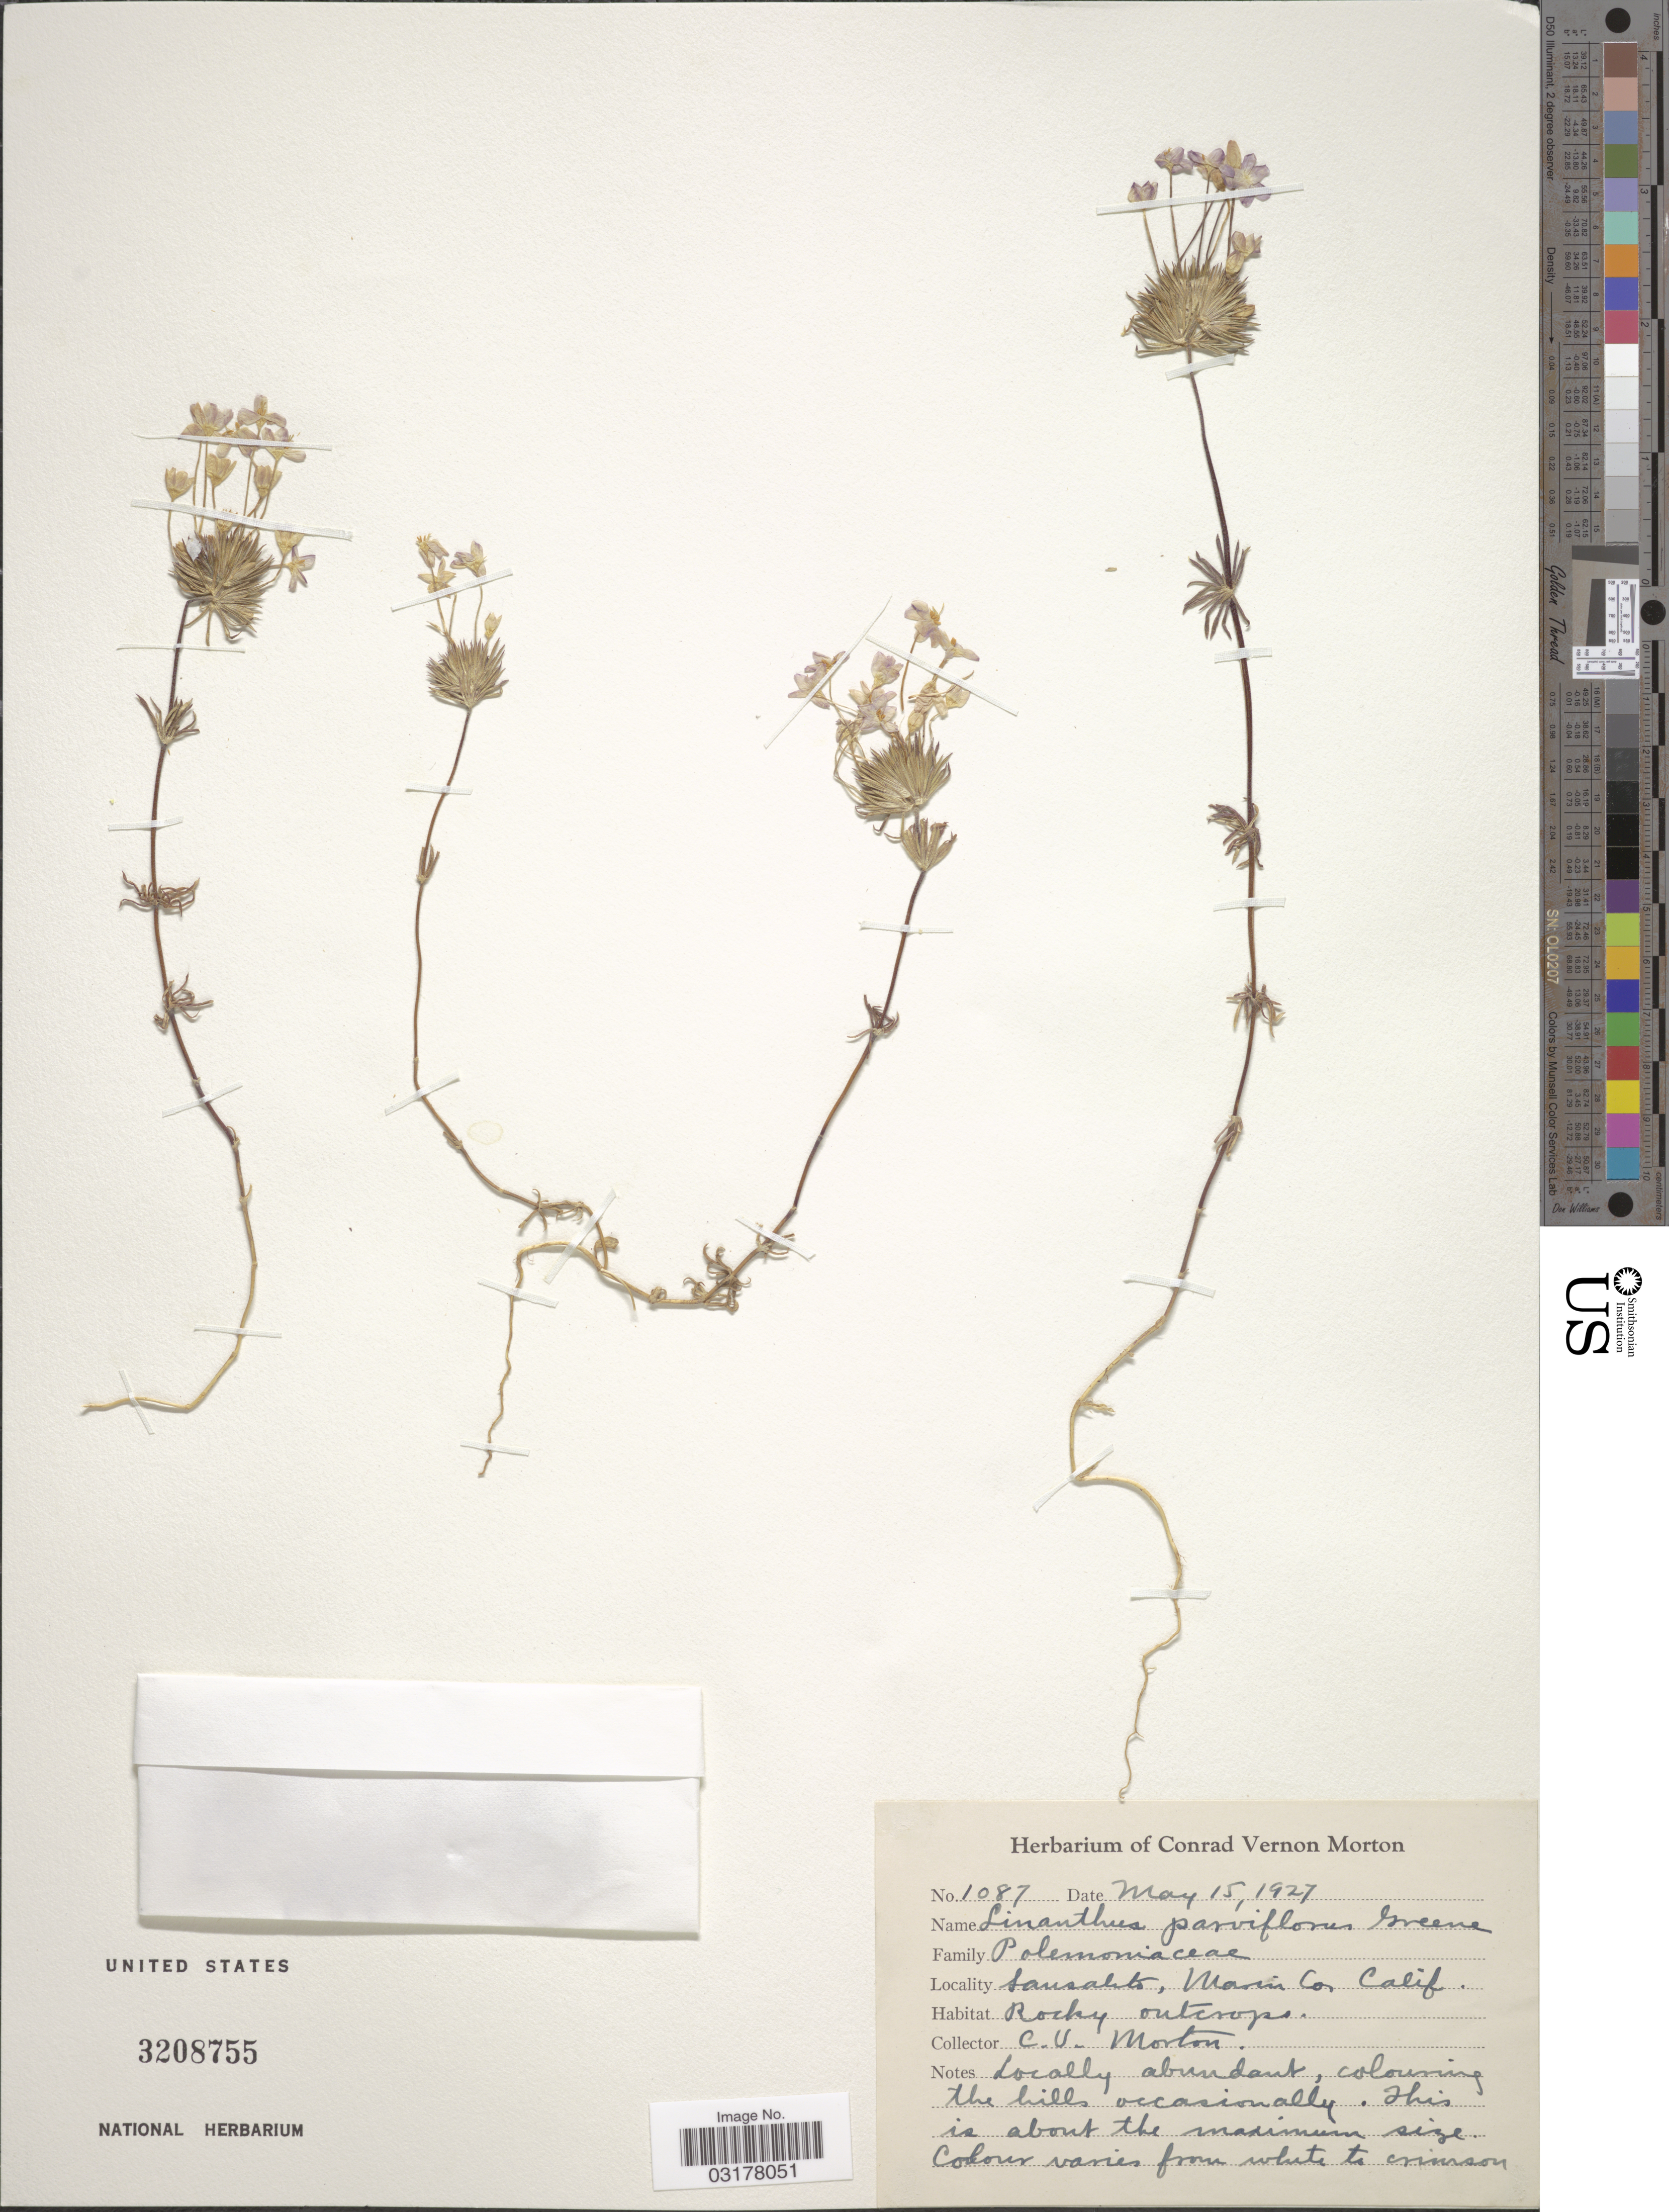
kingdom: Plantae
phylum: Tracheophyta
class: Magnoliopsida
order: Ericales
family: Polemoniaceae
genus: Leptosiphon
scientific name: Leptosiphon parviflorus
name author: Benth.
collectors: C. V. Morton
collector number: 1087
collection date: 1927-05-15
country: United States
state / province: California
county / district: Marin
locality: Sausalito, Marin Co.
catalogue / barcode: US 3208755